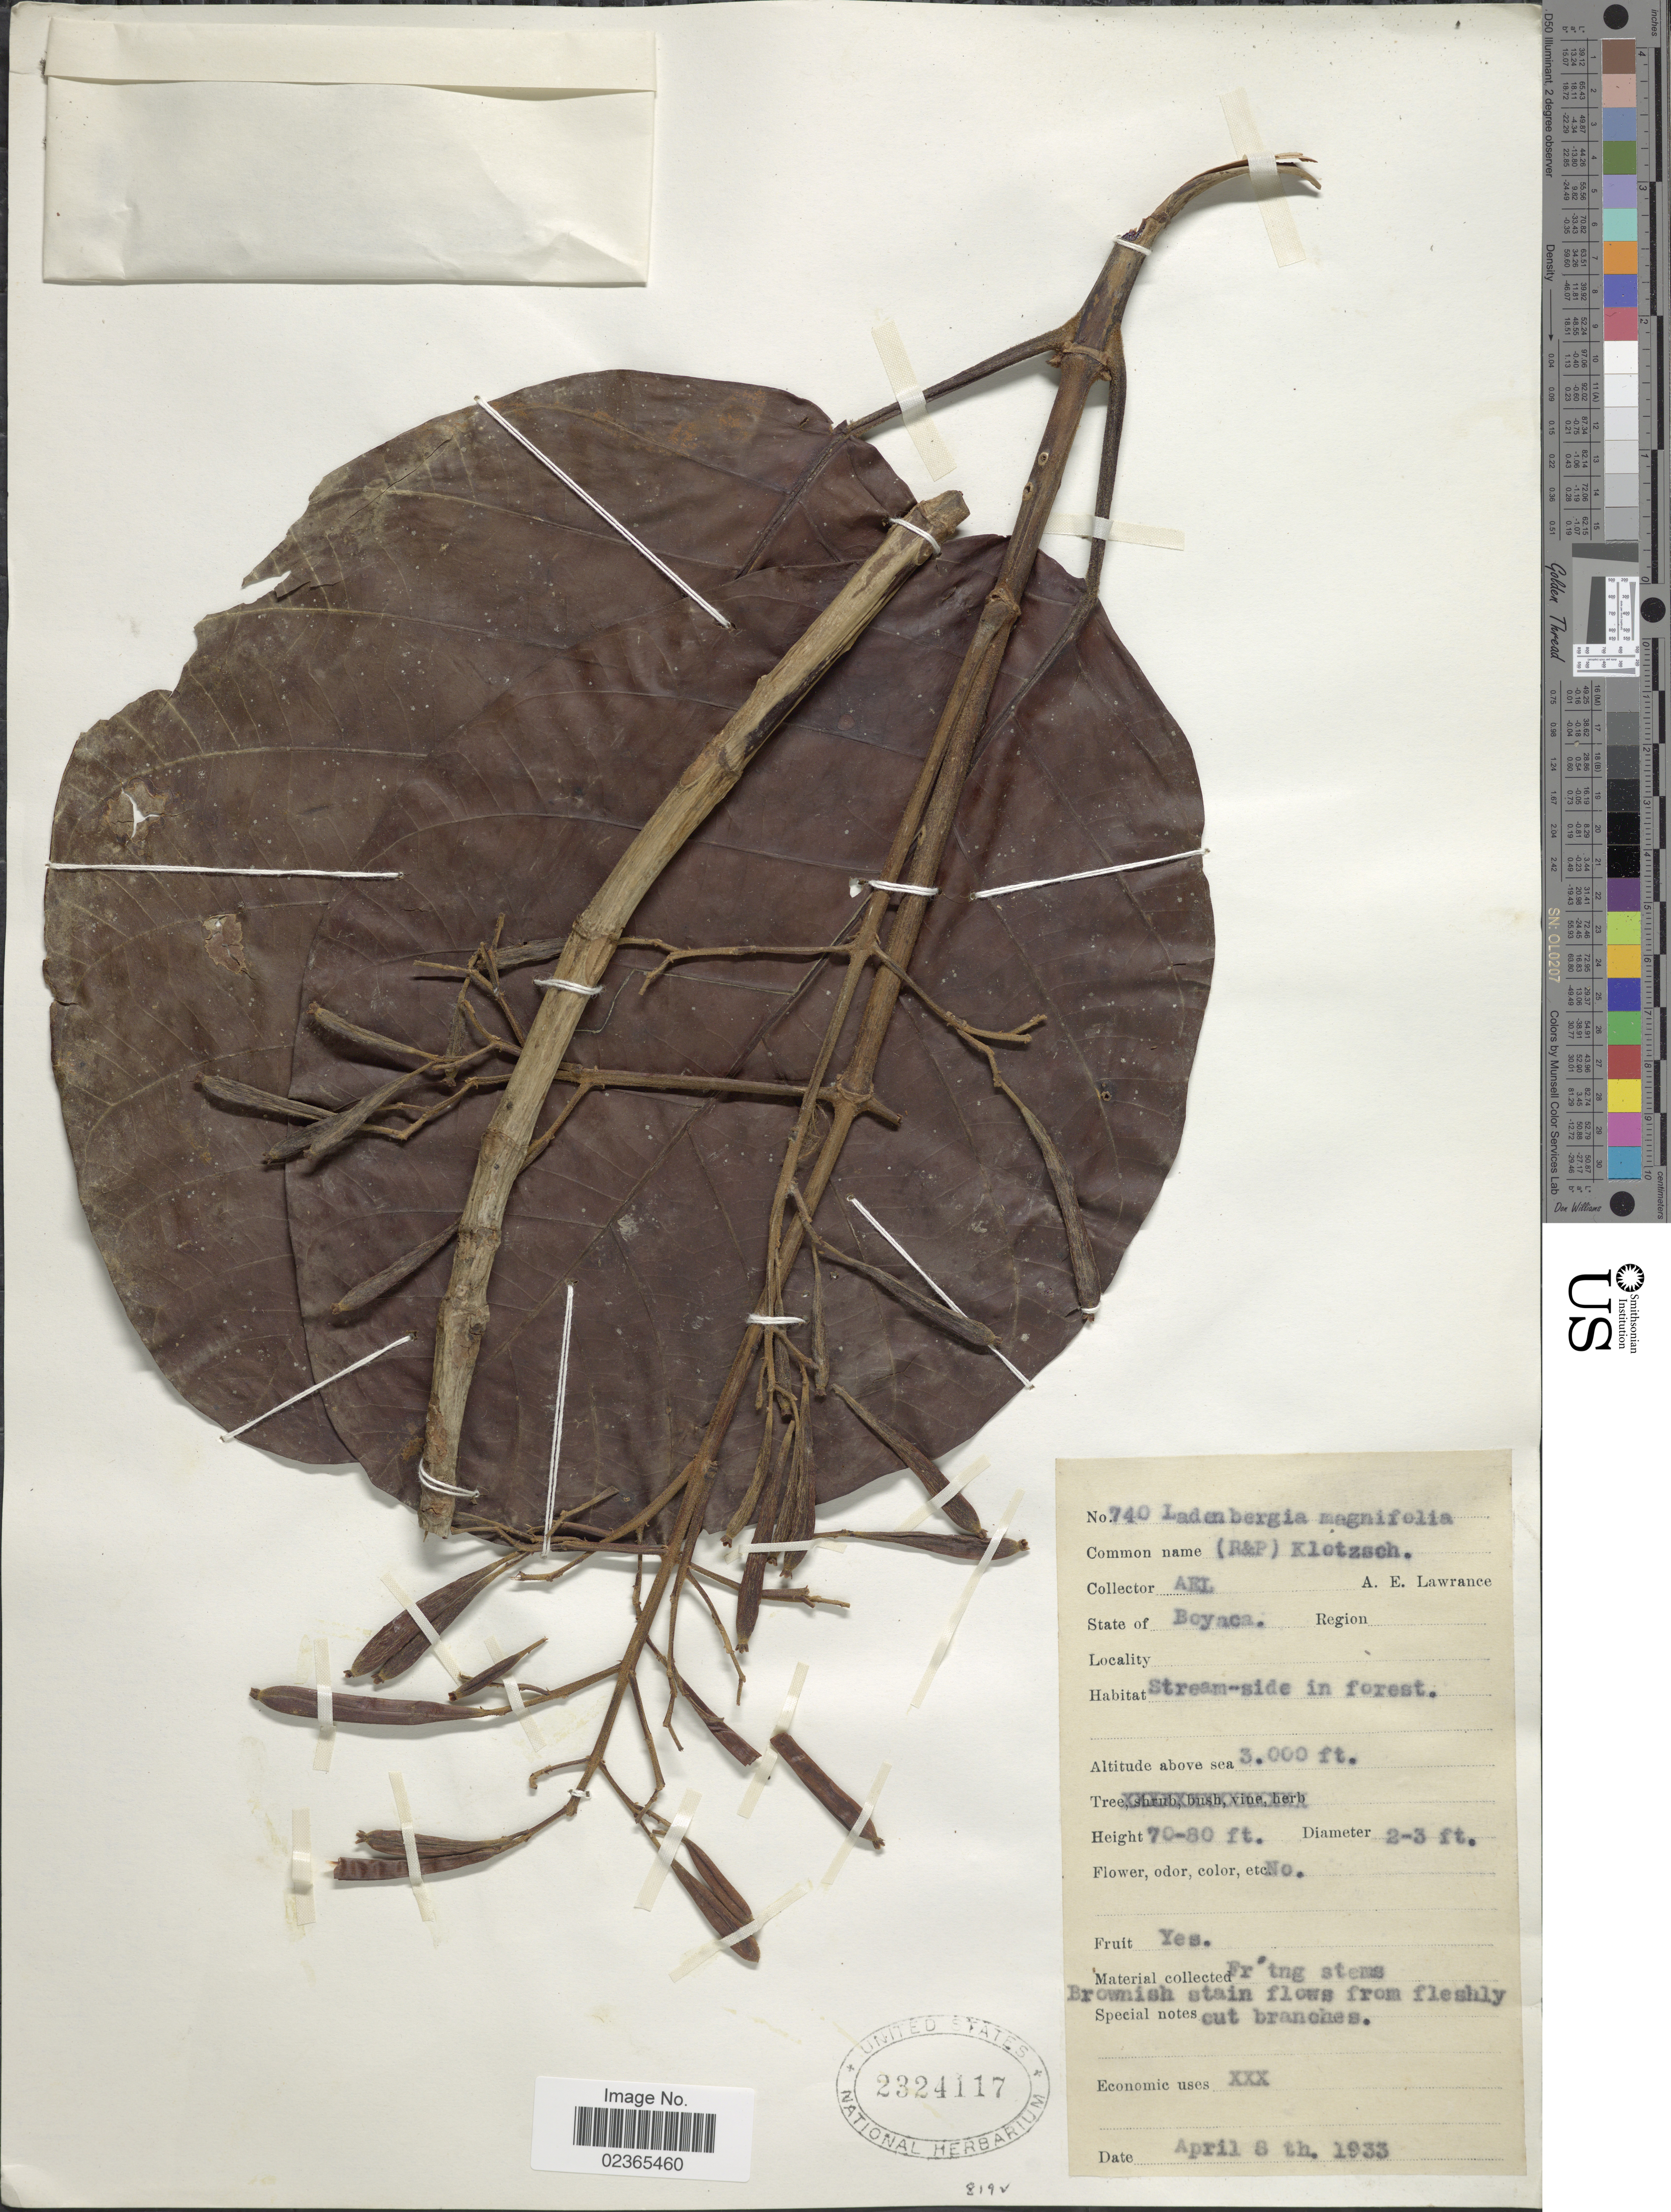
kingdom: Plantae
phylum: Tracheophyta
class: Magnoliopsida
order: Gentianales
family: Rubiaceae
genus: Ladenbergia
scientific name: Ladenbergia oblongifolia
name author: (Mutis) L. Andersson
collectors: A. Lawrance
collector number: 740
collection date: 1933-04-08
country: Colombia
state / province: Boyacá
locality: Stream side in forest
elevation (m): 914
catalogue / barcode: US 2324117